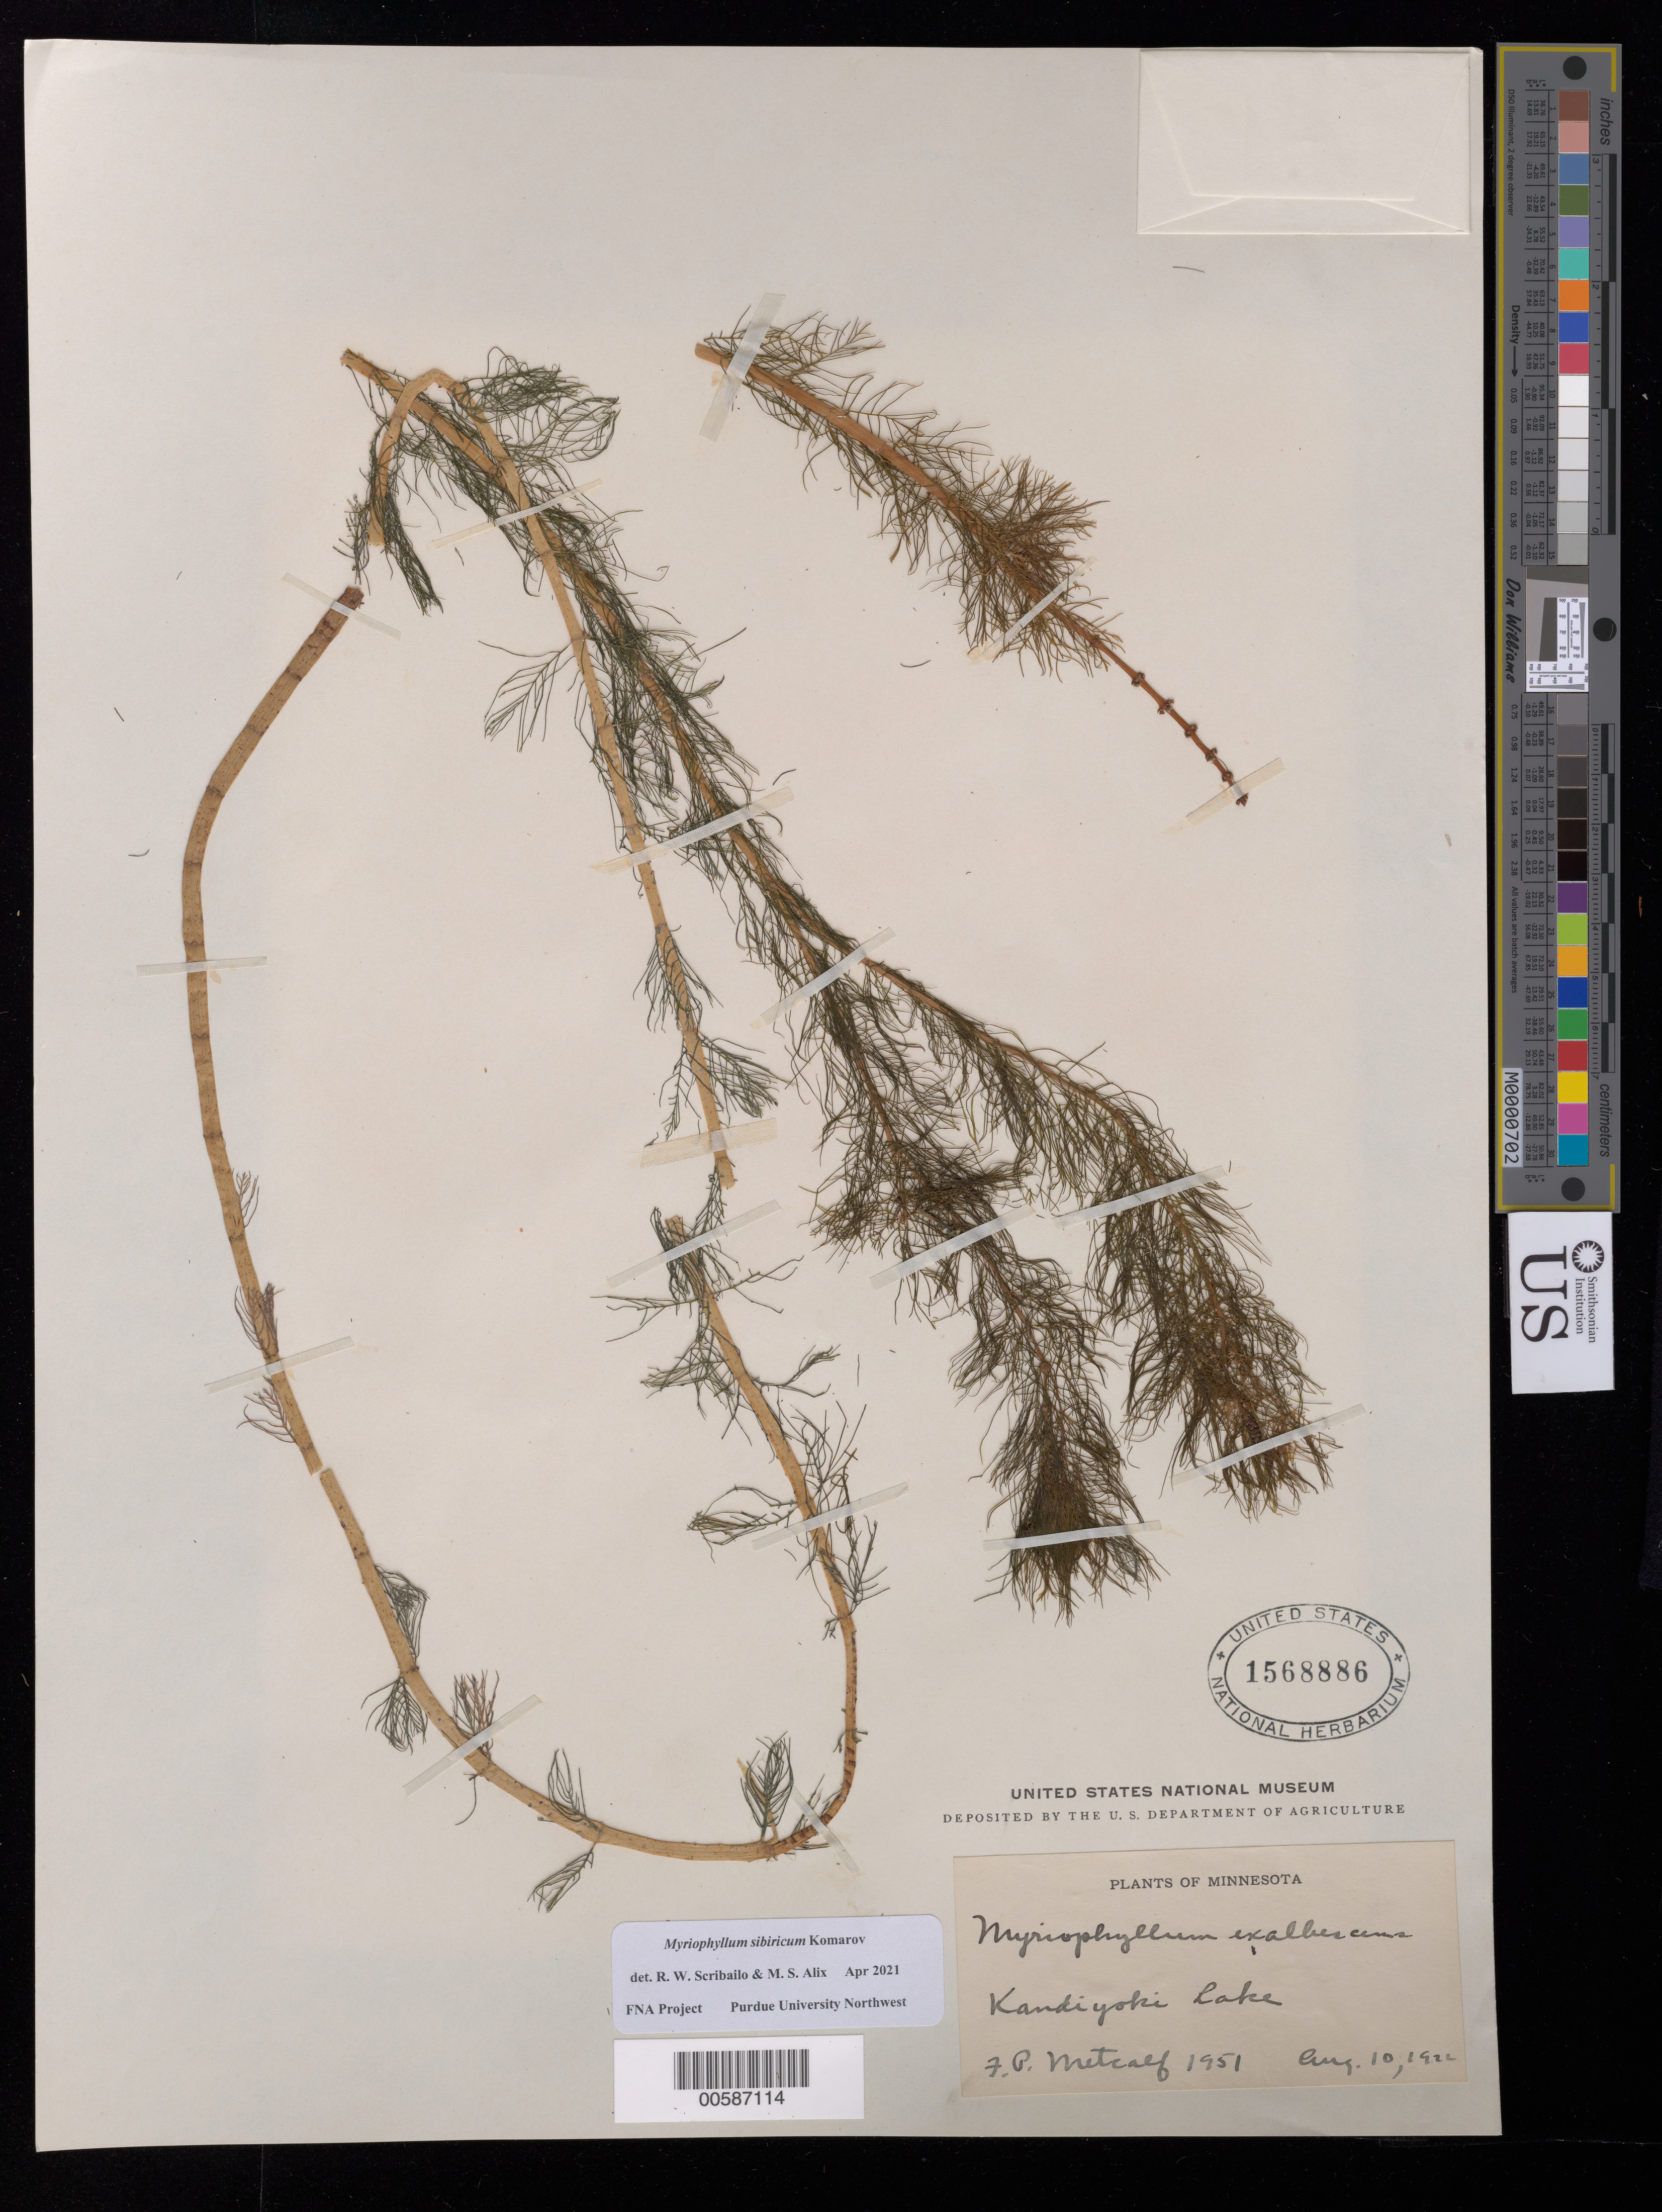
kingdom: Plantae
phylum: Tracheophyta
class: Magnoliopsida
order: Saxifragales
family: Haloragaceae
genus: Myriophyllum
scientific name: Myriophyllum sibiricum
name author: Kom.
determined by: Scribailo, R. W.; Alix, M. S.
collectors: F. P. Metcalf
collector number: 1951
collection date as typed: Aug 1922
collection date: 1922-08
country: United States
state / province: Minnesota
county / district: Kandiyohi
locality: Kandiyohi Lake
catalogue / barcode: US 1568886